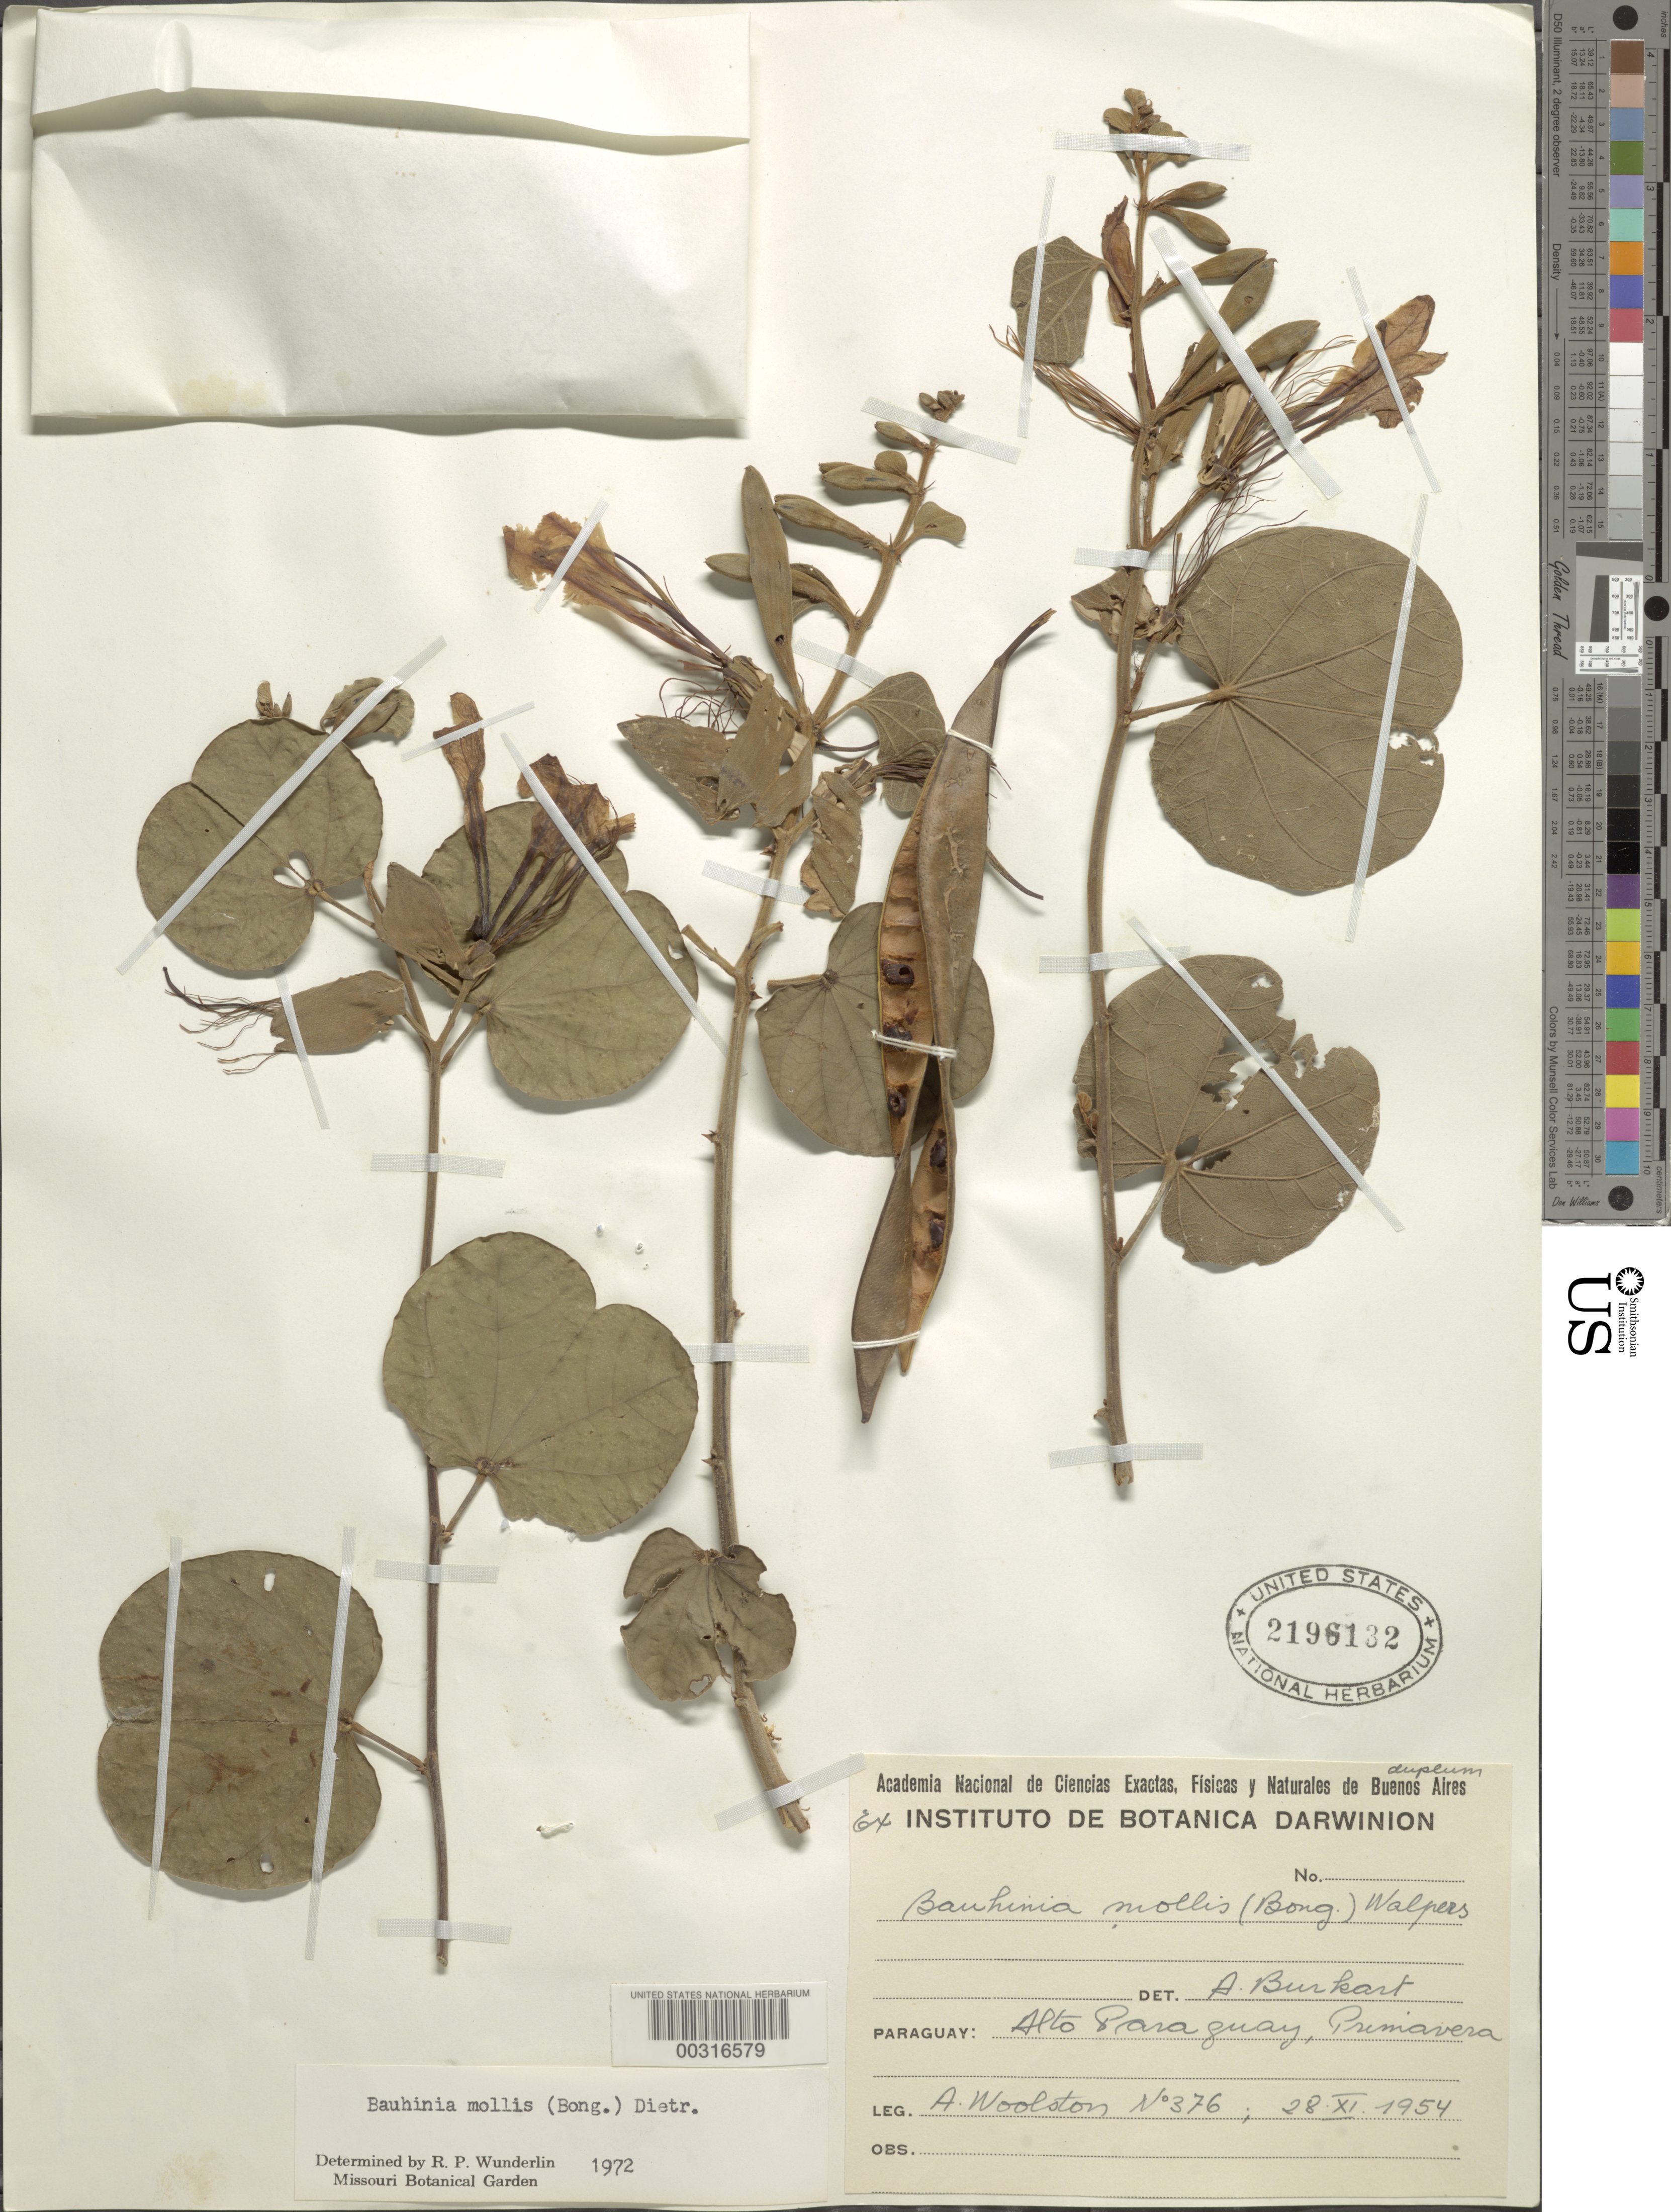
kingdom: Plantae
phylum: Tracheophyta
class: Magnoliopsida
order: Fabales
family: Fabaceae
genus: Bauhinia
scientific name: Bauhinia mollis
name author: D. Dietr.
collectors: A. Woolston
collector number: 376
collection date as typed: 28 Nov 1954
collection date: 1954-11-28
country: Paraguay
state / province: Alto Paraguay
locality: Primavera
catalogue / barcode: US 2196132